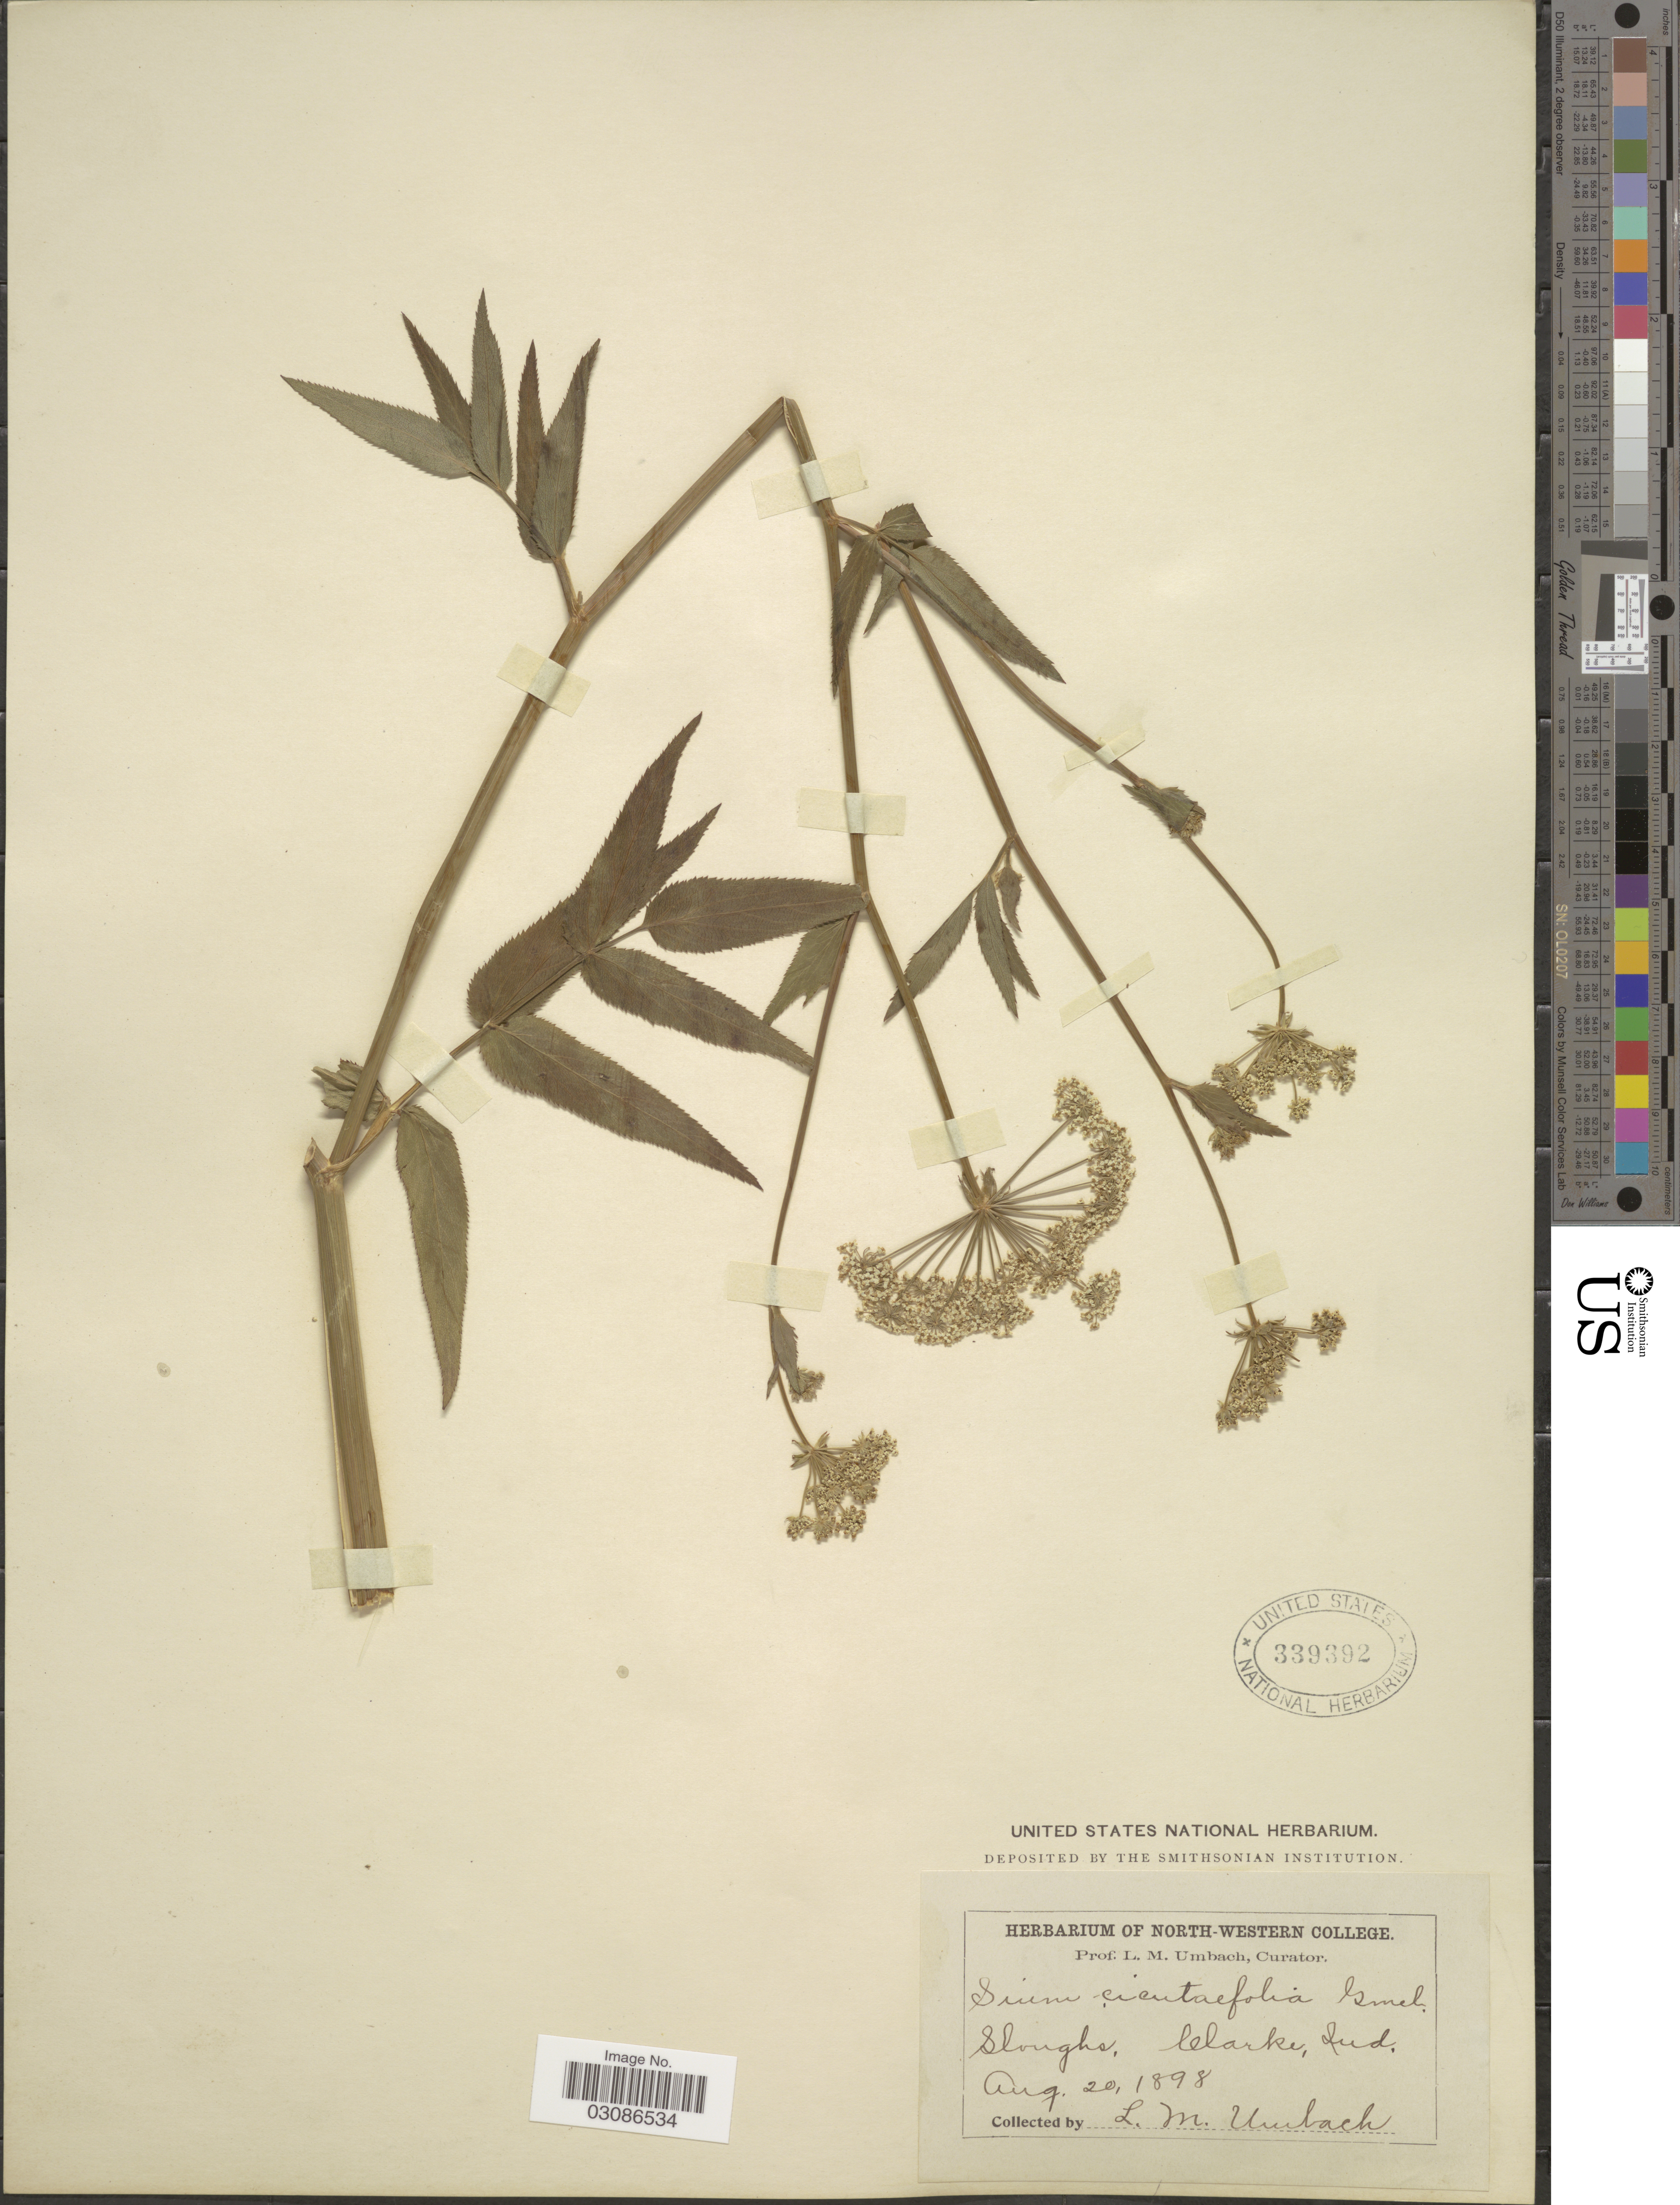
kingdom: Plantae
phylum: Tracheophyta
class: Magnoliopsida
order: Apiales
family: Apiaceae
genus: Sium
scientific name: Sium suave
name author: Walter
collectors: L. M. Umbach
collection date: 1898-08-20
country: United States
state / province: Indiana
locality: Sloughs, Clarke, Ind.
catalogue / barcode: US 339392